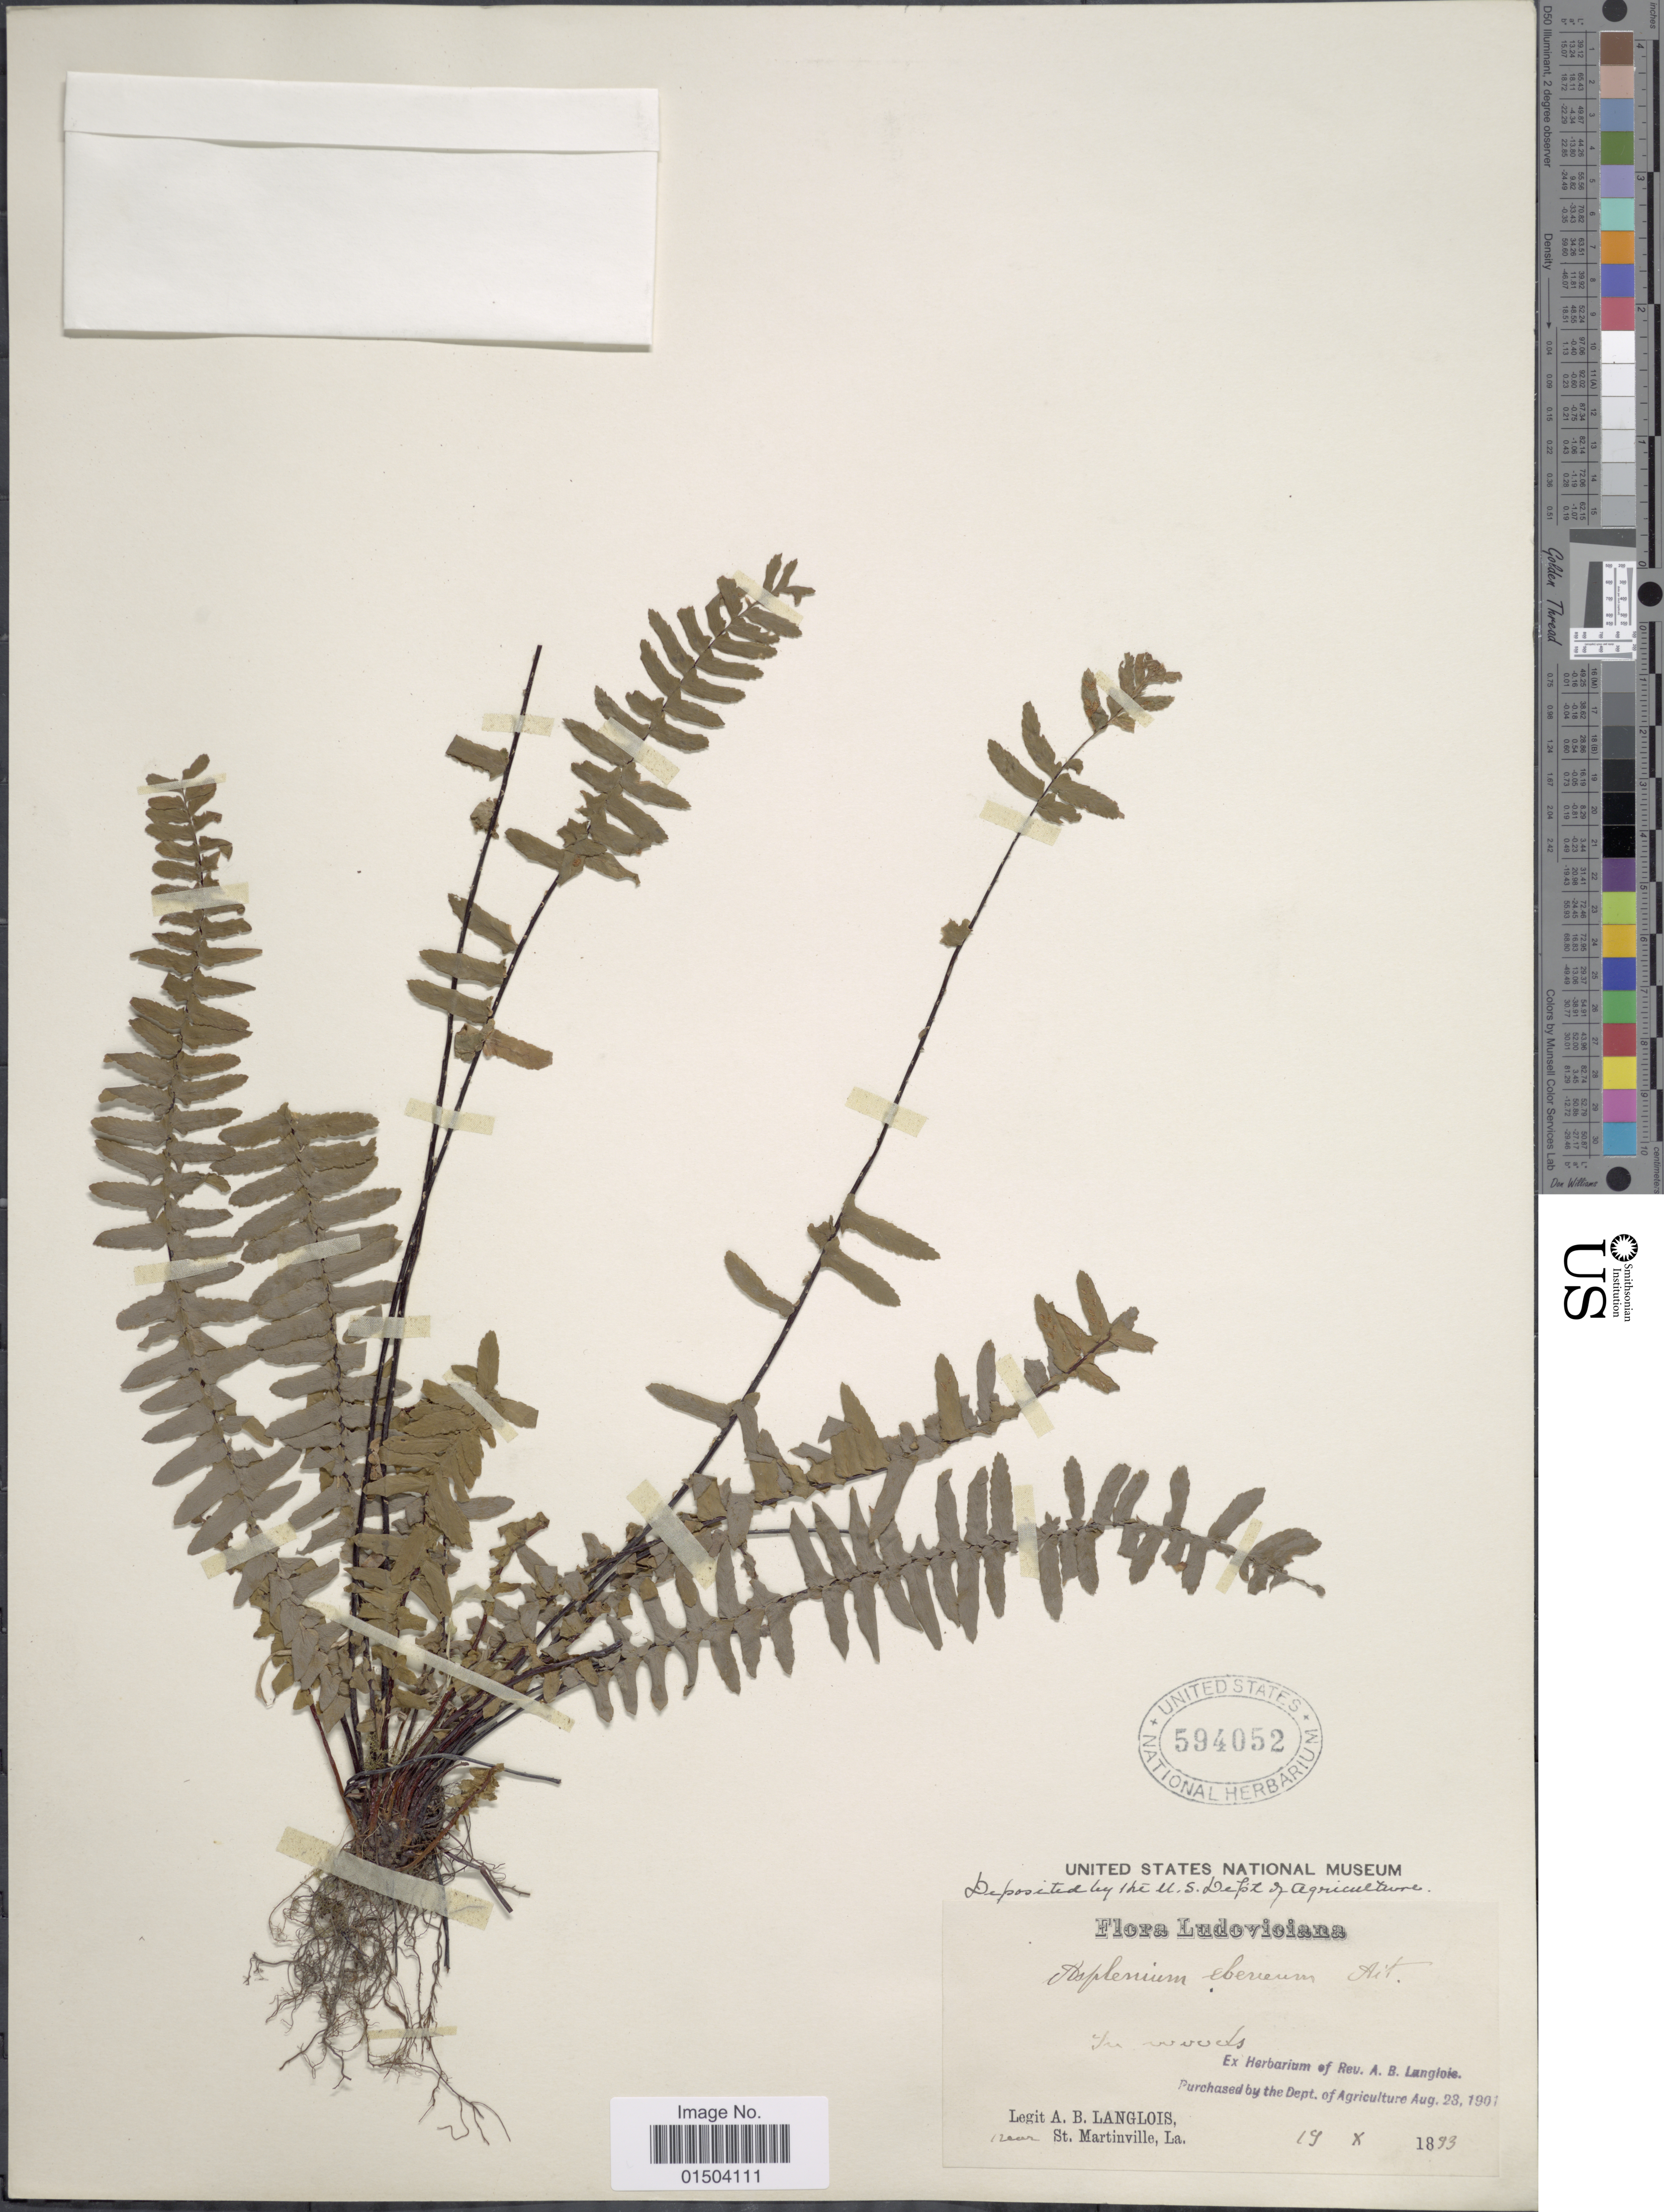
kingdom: Plantae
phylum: Tracheophyta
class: Polypodiopsida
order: Polypodiales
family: Aspleniaceae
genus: Asplenium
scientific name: Asplenium platyneuron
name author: (L.) Britton, Stearns & Poggenb.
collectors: A. Langlois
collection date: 1893-10-19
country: United States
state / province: Louisiana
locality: Ludoviciana. Near St. Martinville.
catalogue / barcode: US 594052